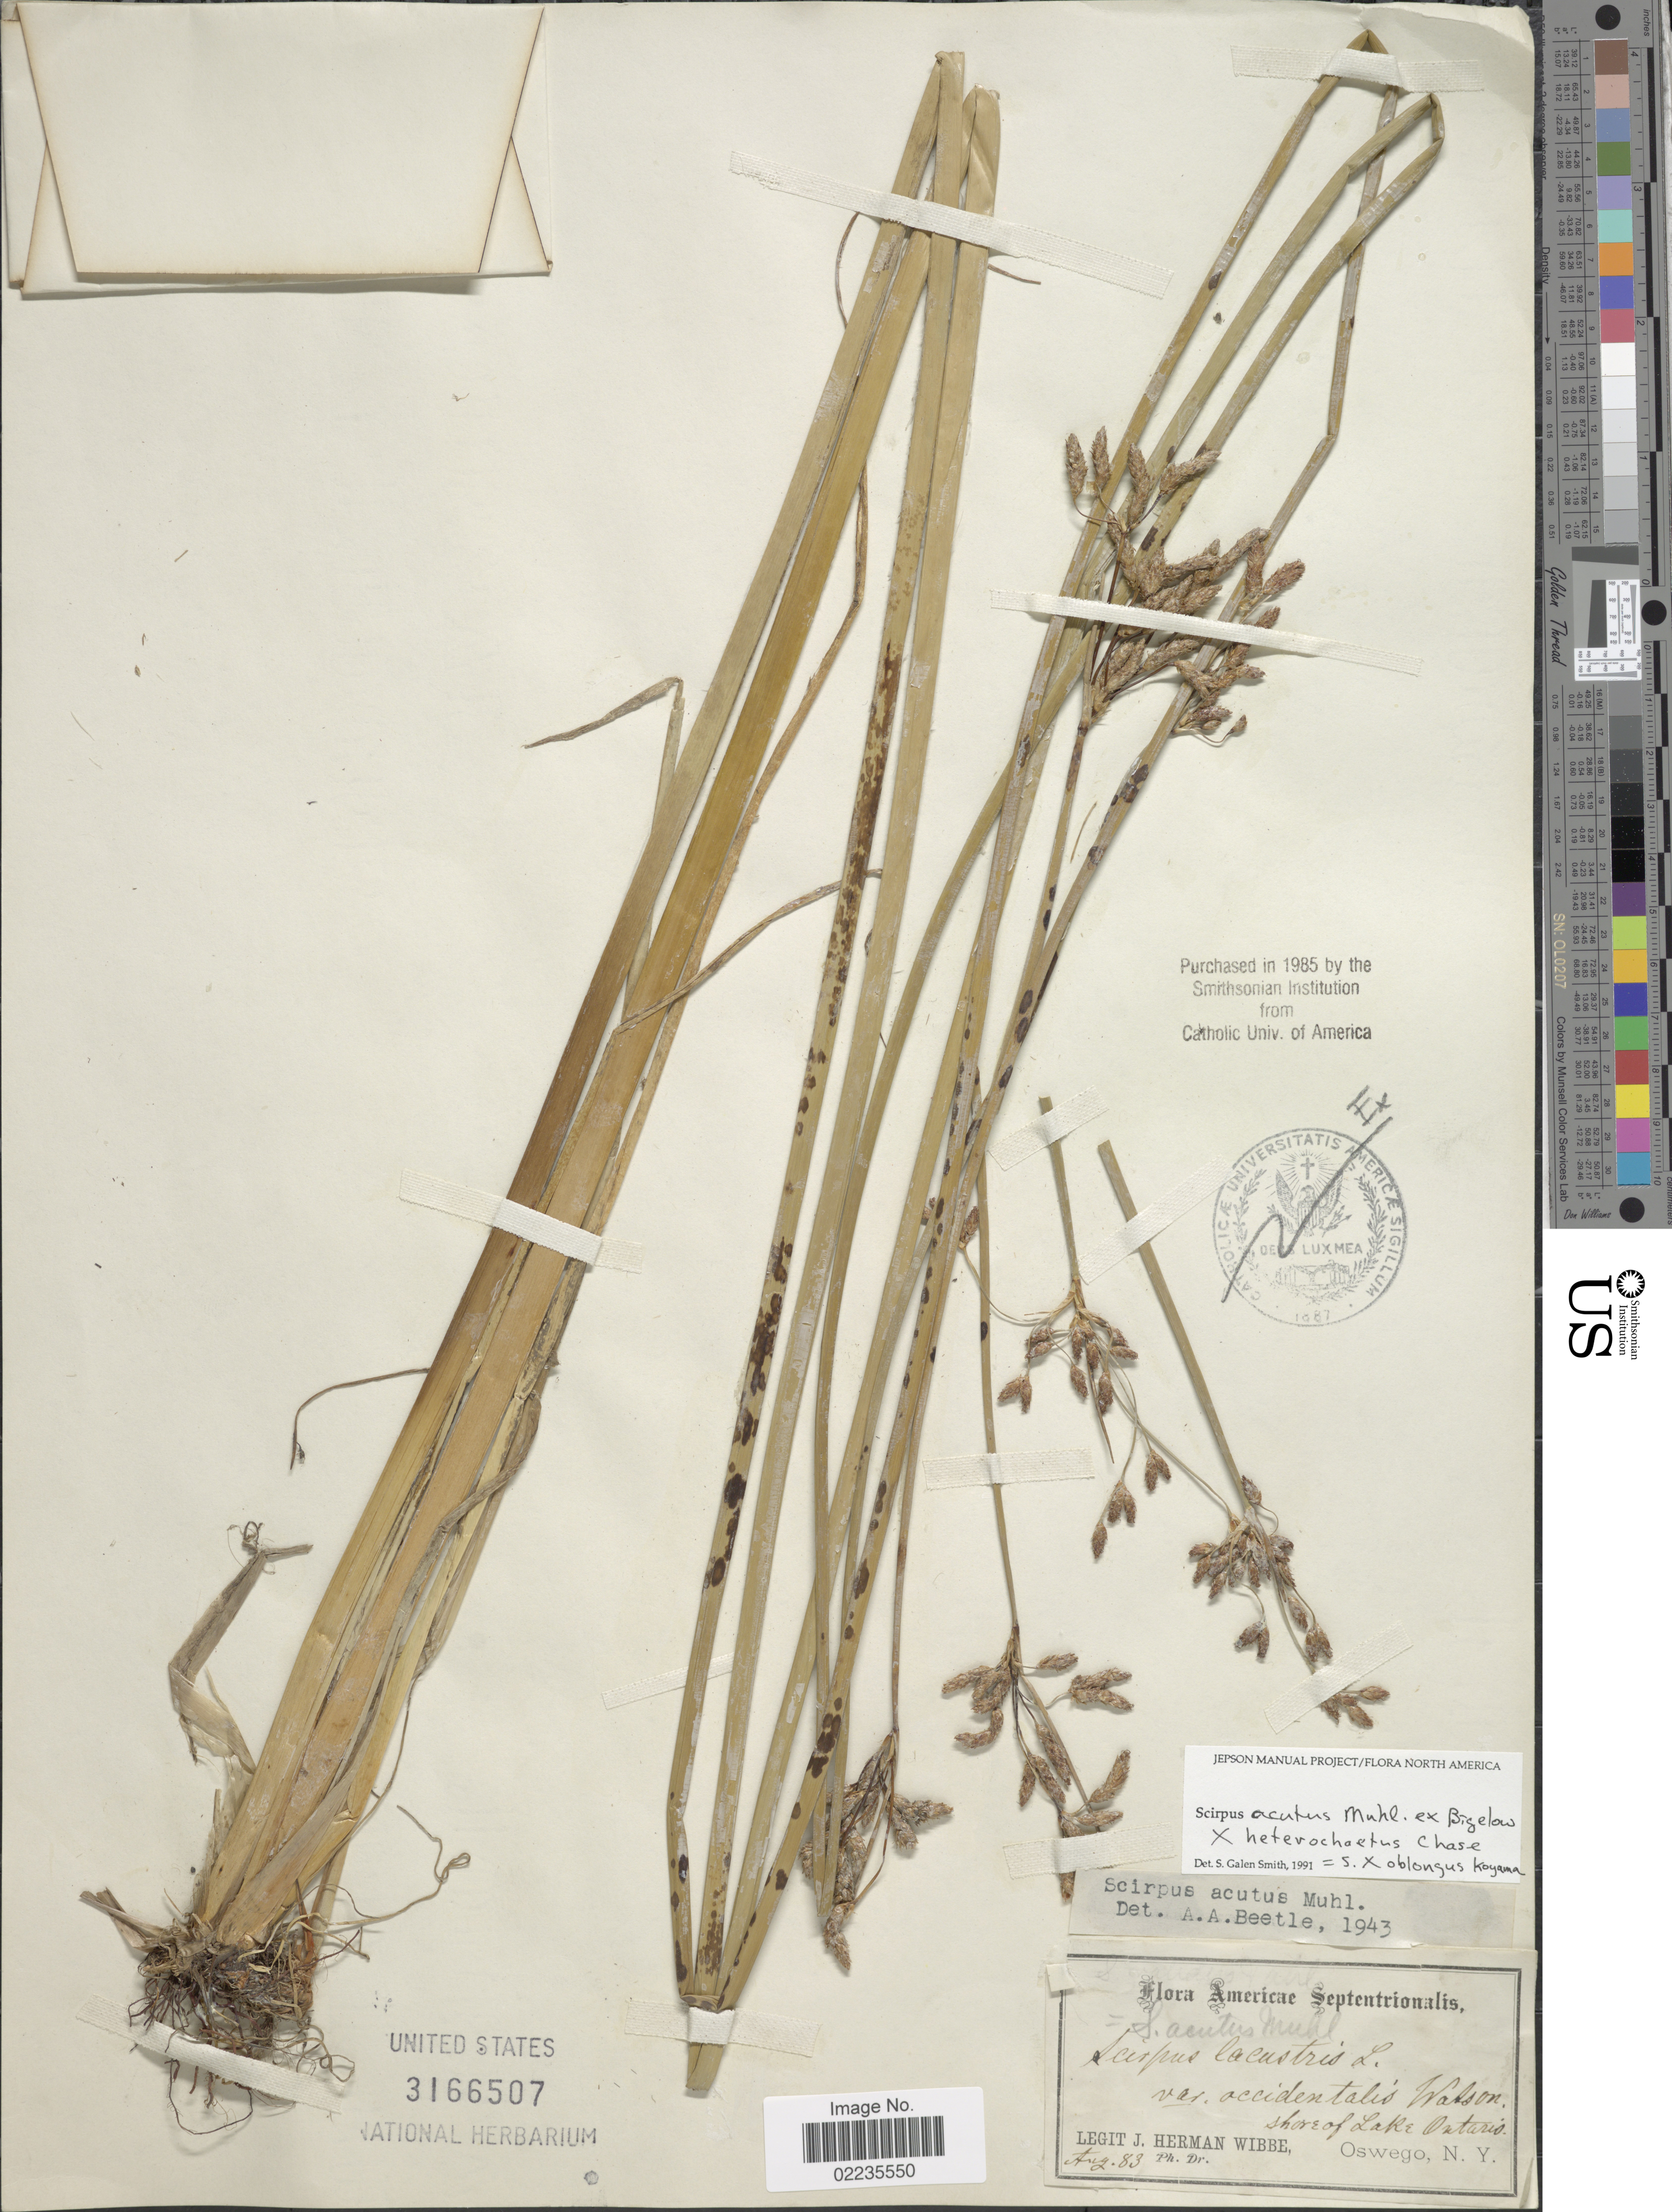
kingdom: Plantae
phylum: Tracheophyta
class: Liliopsida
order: Poales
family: Cyperaceae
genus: Schoenoplectus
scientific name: Schoenoplectus acutus x S. heterochaetus (Chase) Soják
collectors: J. Wibbe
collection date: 1883-08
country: United States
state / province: New York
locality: Shore of Lake Ontario, Oswego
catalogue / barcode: US 3166507